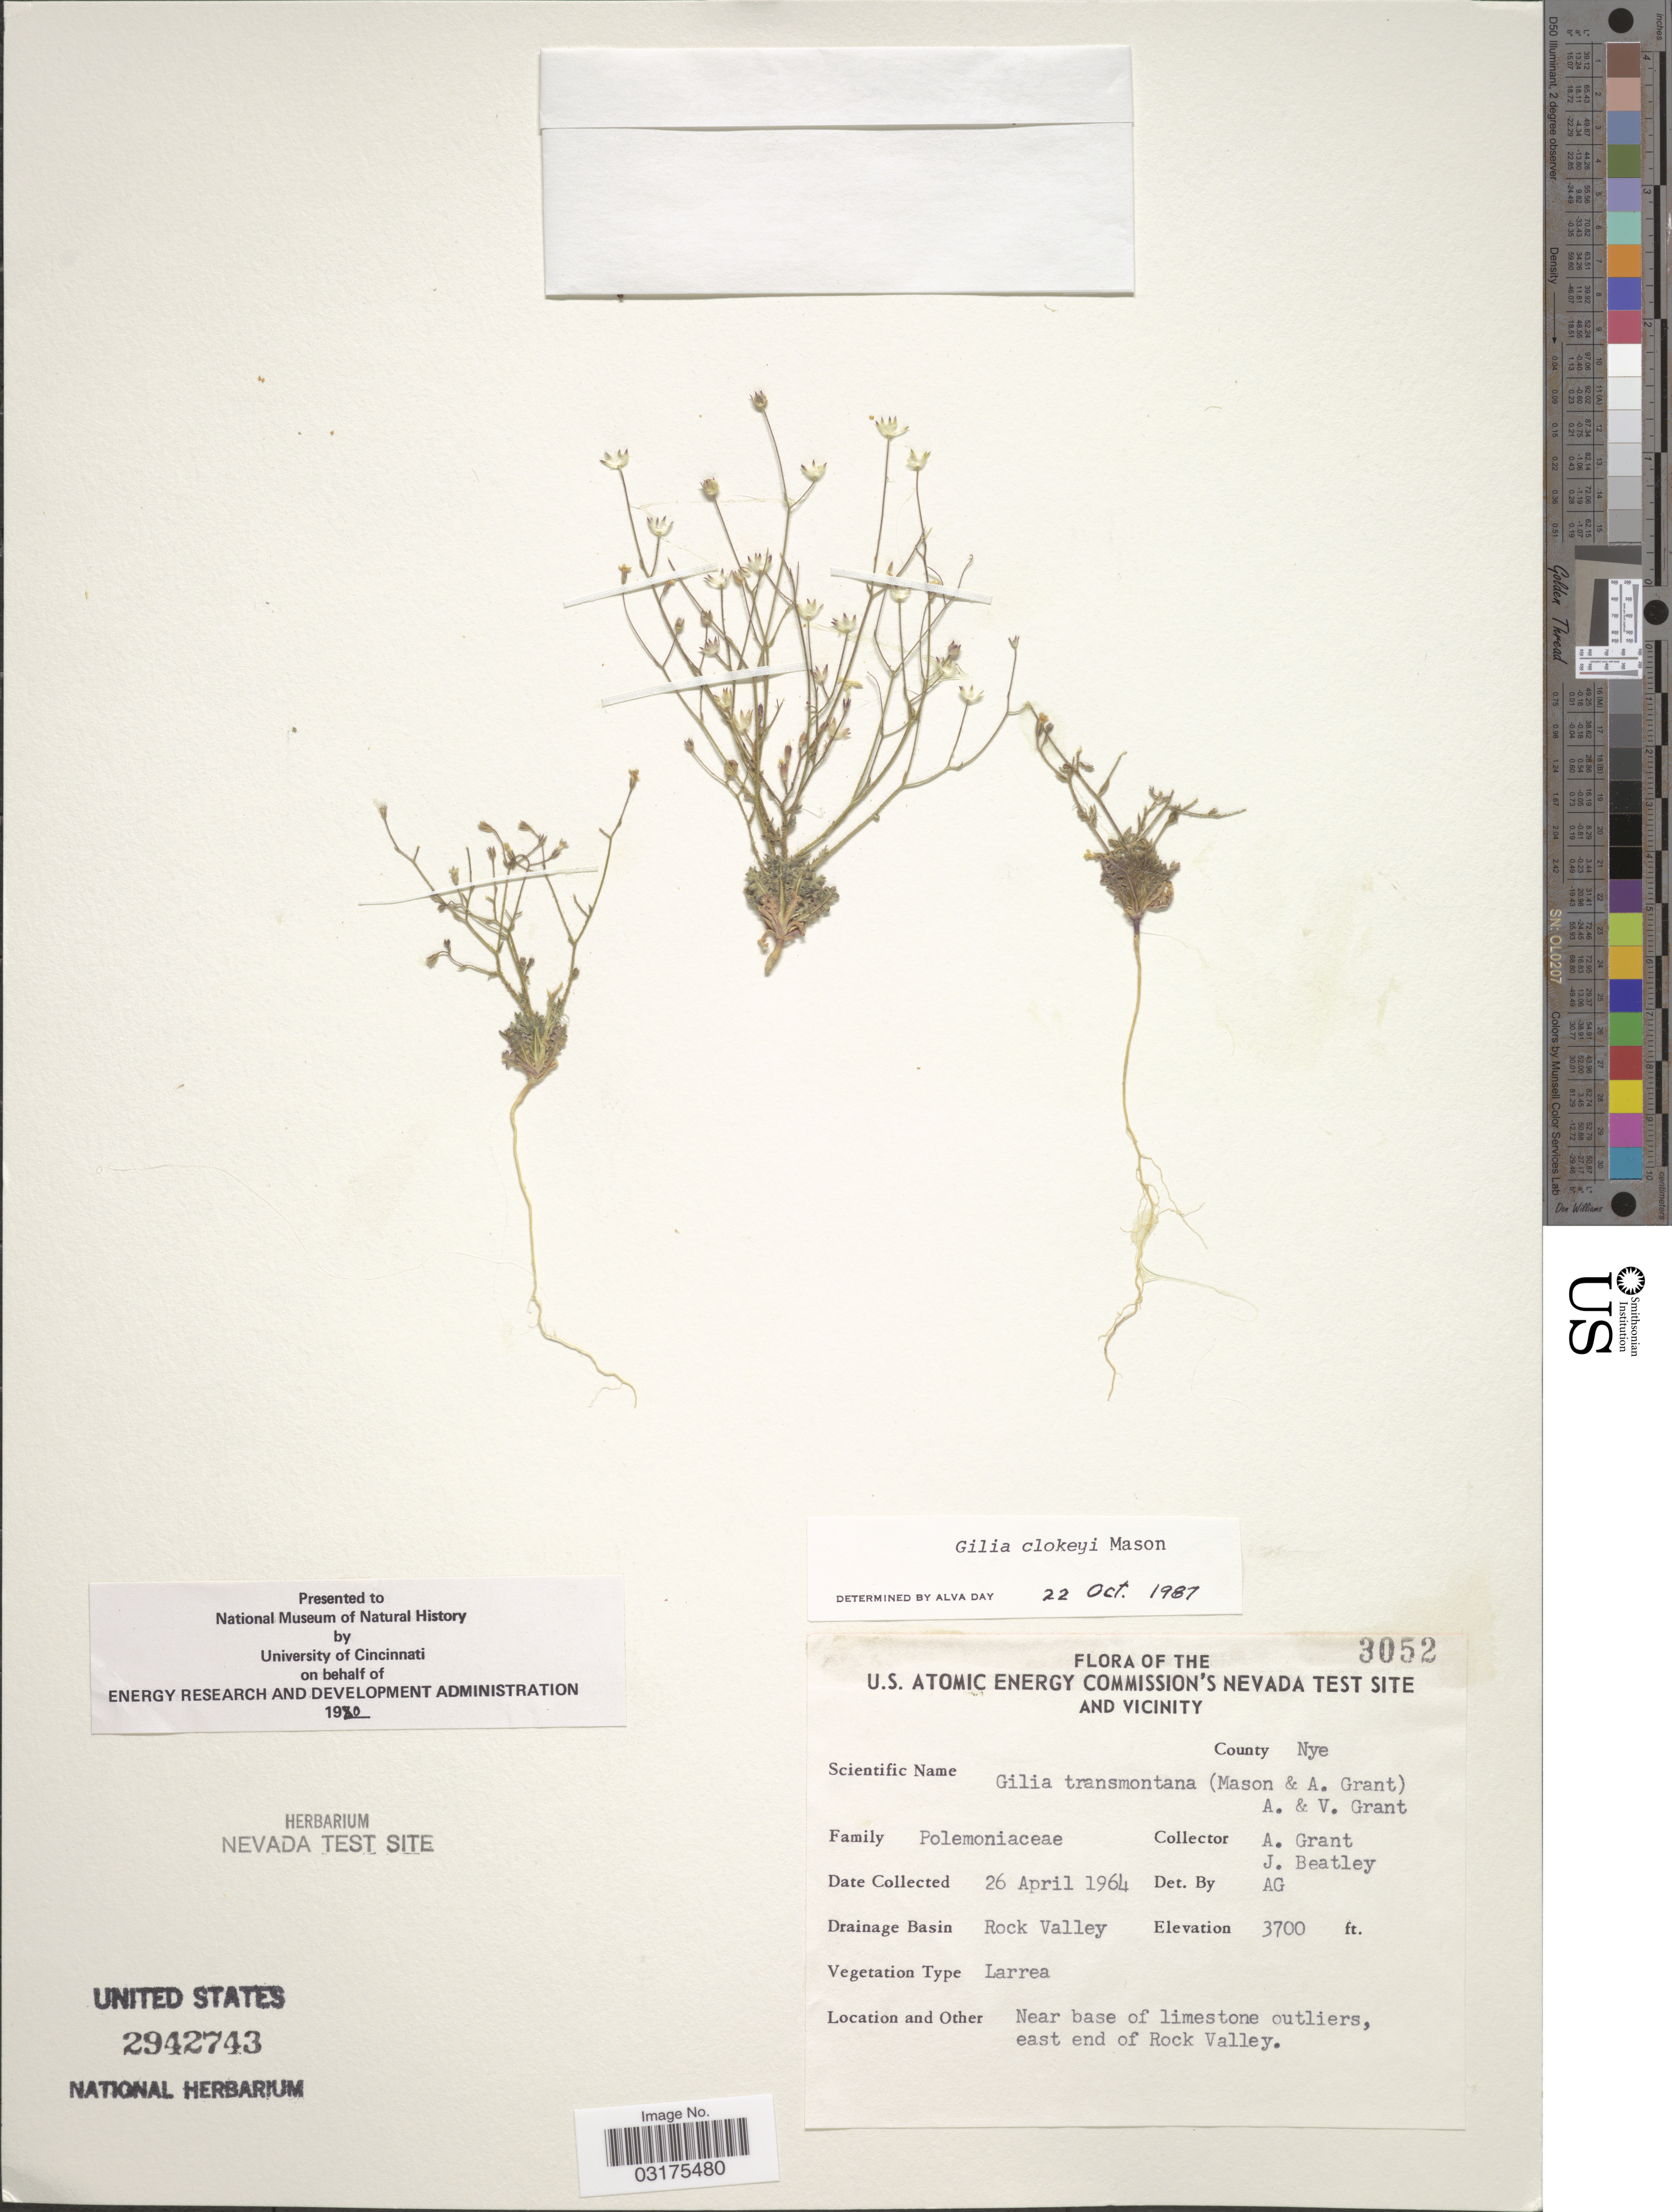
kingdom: Plantae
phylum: Tracheophyta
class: Magnoliopsida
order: Ericales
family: Polemoniaceae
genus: Gilia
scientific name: Gilia clokeyi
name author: H. Mason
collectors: A. Grant & J. C. Beatley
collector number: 3052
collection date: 1964-04-26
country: United States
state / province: Nevada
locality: U.S. Atomic Energy Commission's Nevada Test Site and Vicinity, County Nye, Drainage Basin Rock Valley, Near base of limestone outliers, east end of Rock Valley.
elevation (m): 1128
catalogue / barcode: US 2942743